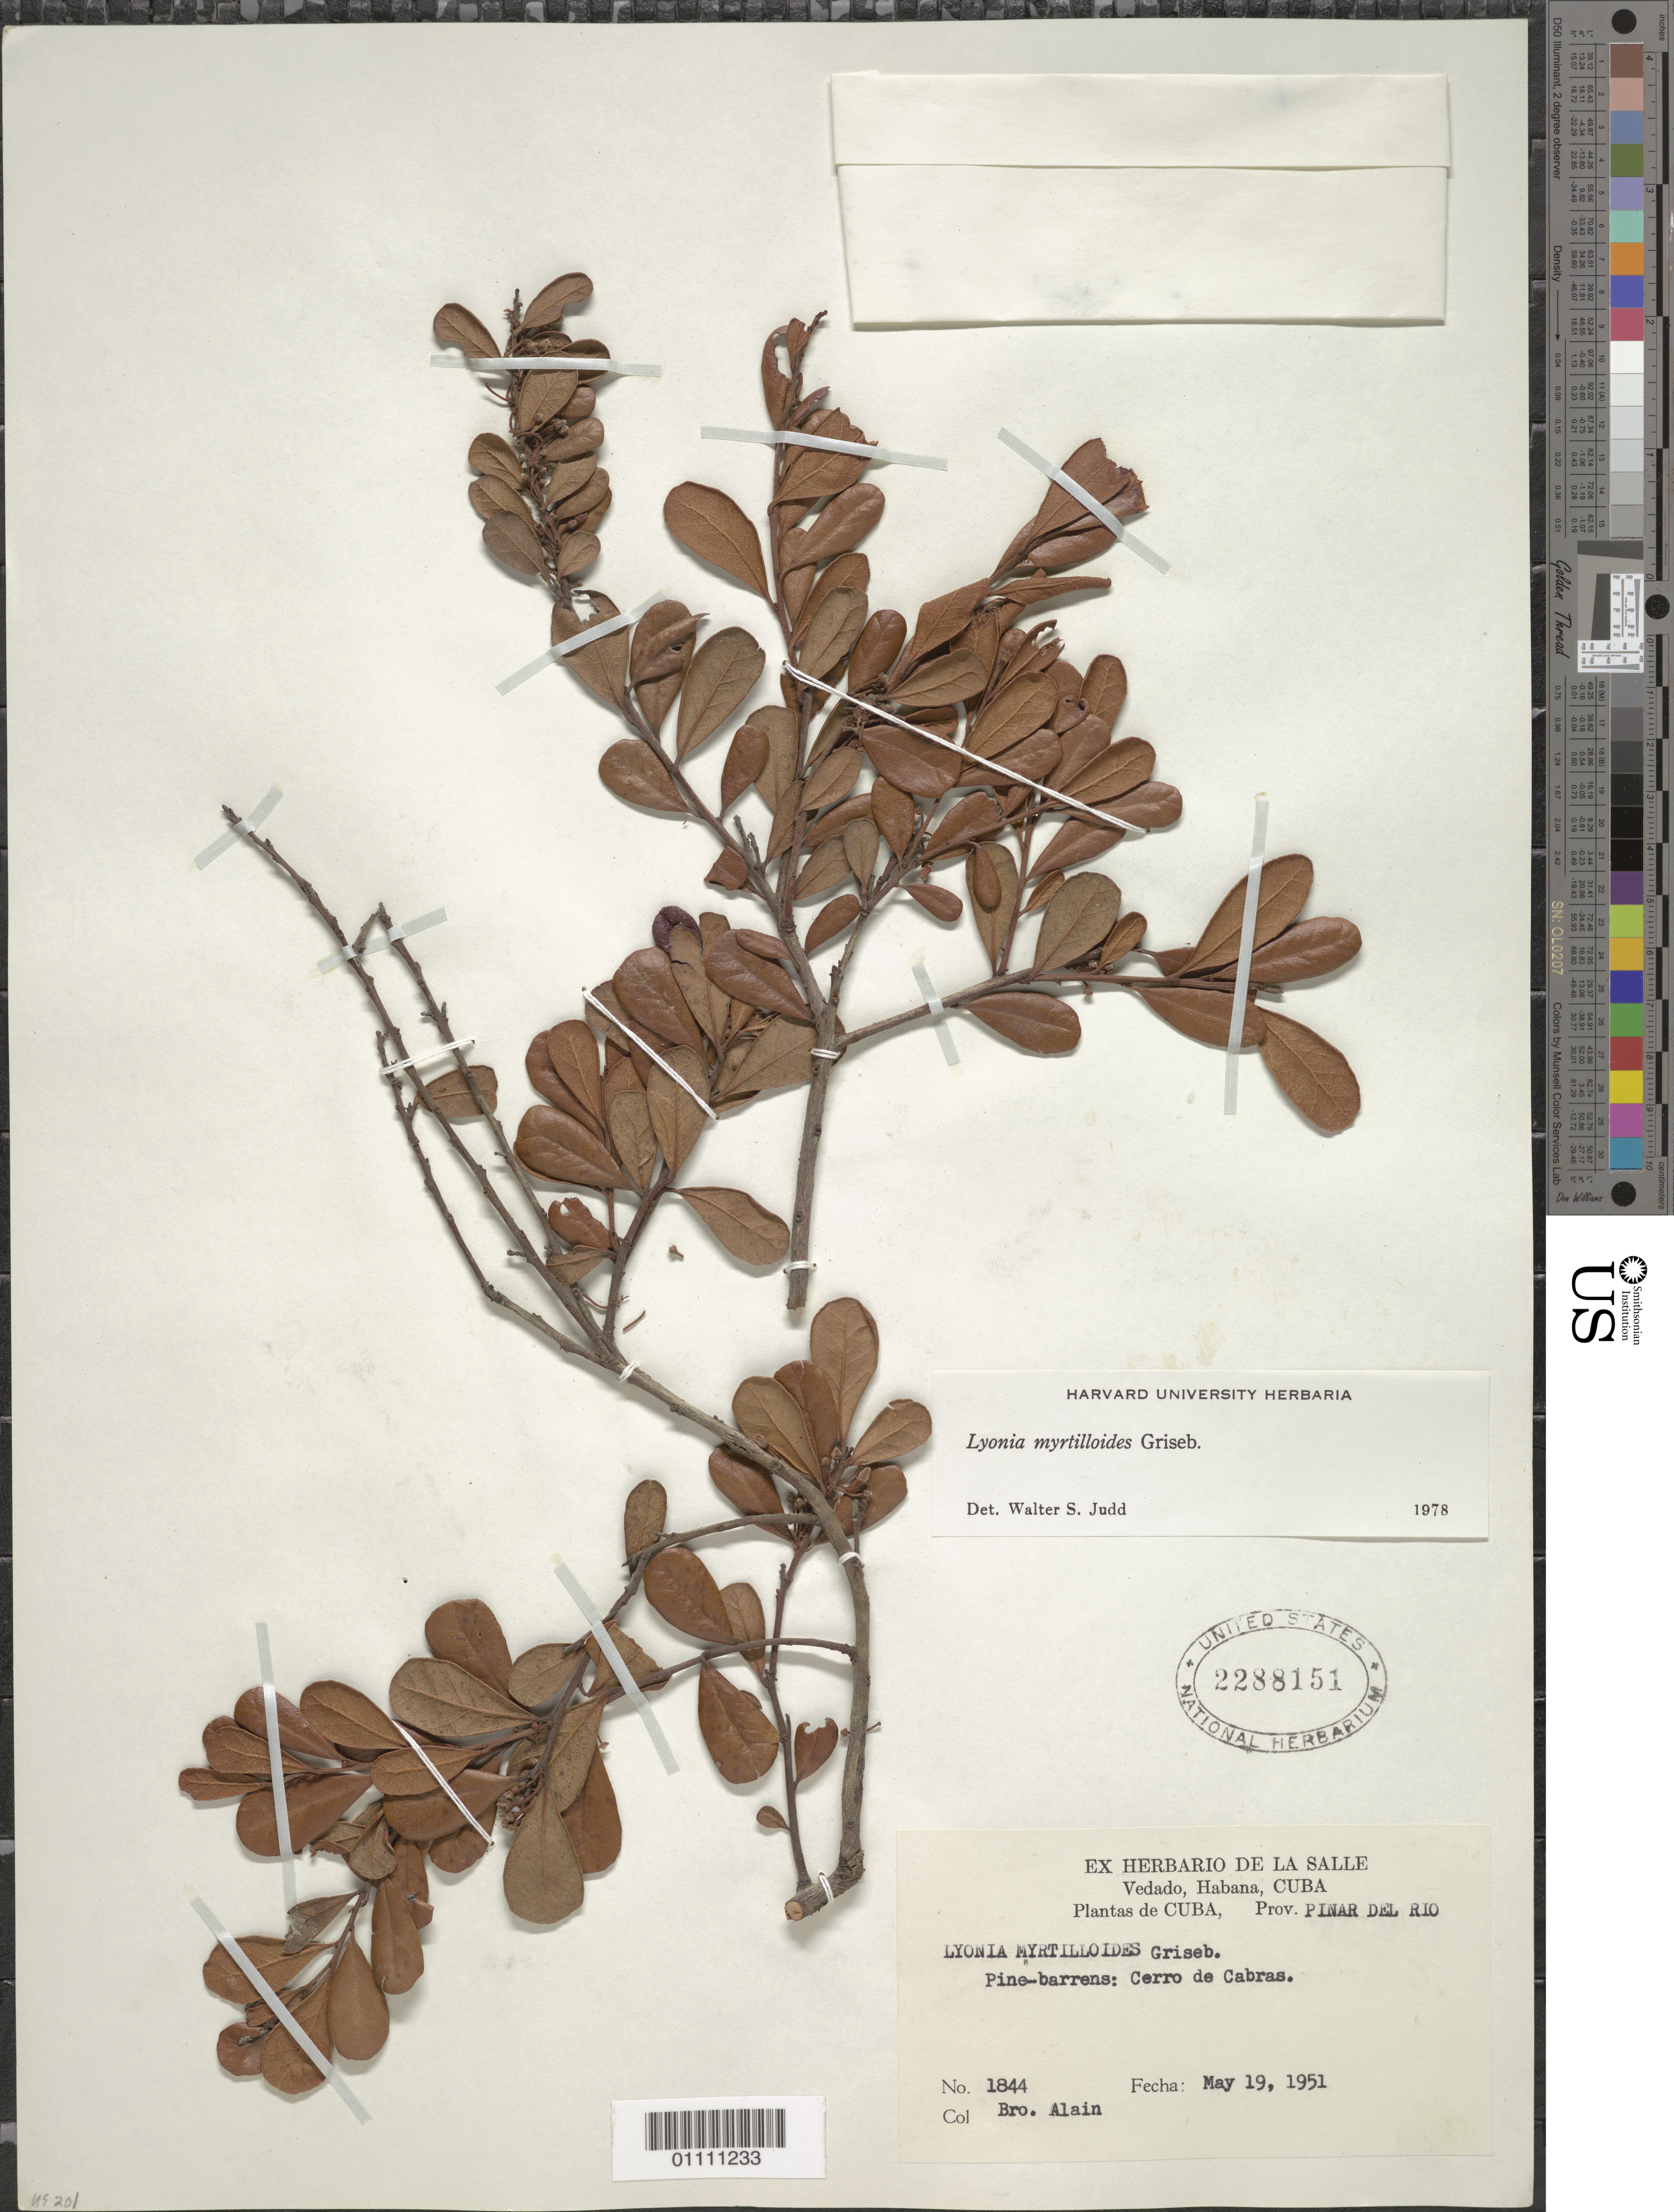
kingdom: Plantae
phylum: Tracheophyta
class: Magnoliopsida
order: Ericales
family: Ericaceae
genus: Lyonia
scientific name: Lyonia myrtilloides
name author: Griseb.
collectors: A. H. Liogier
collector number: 1844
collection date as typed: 19 May 1951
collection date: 1951-05-19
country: Cuba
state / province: Pinar del Rio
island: Cuba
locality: Pine barrens: cerro de Cabras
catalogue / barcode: US 2288151